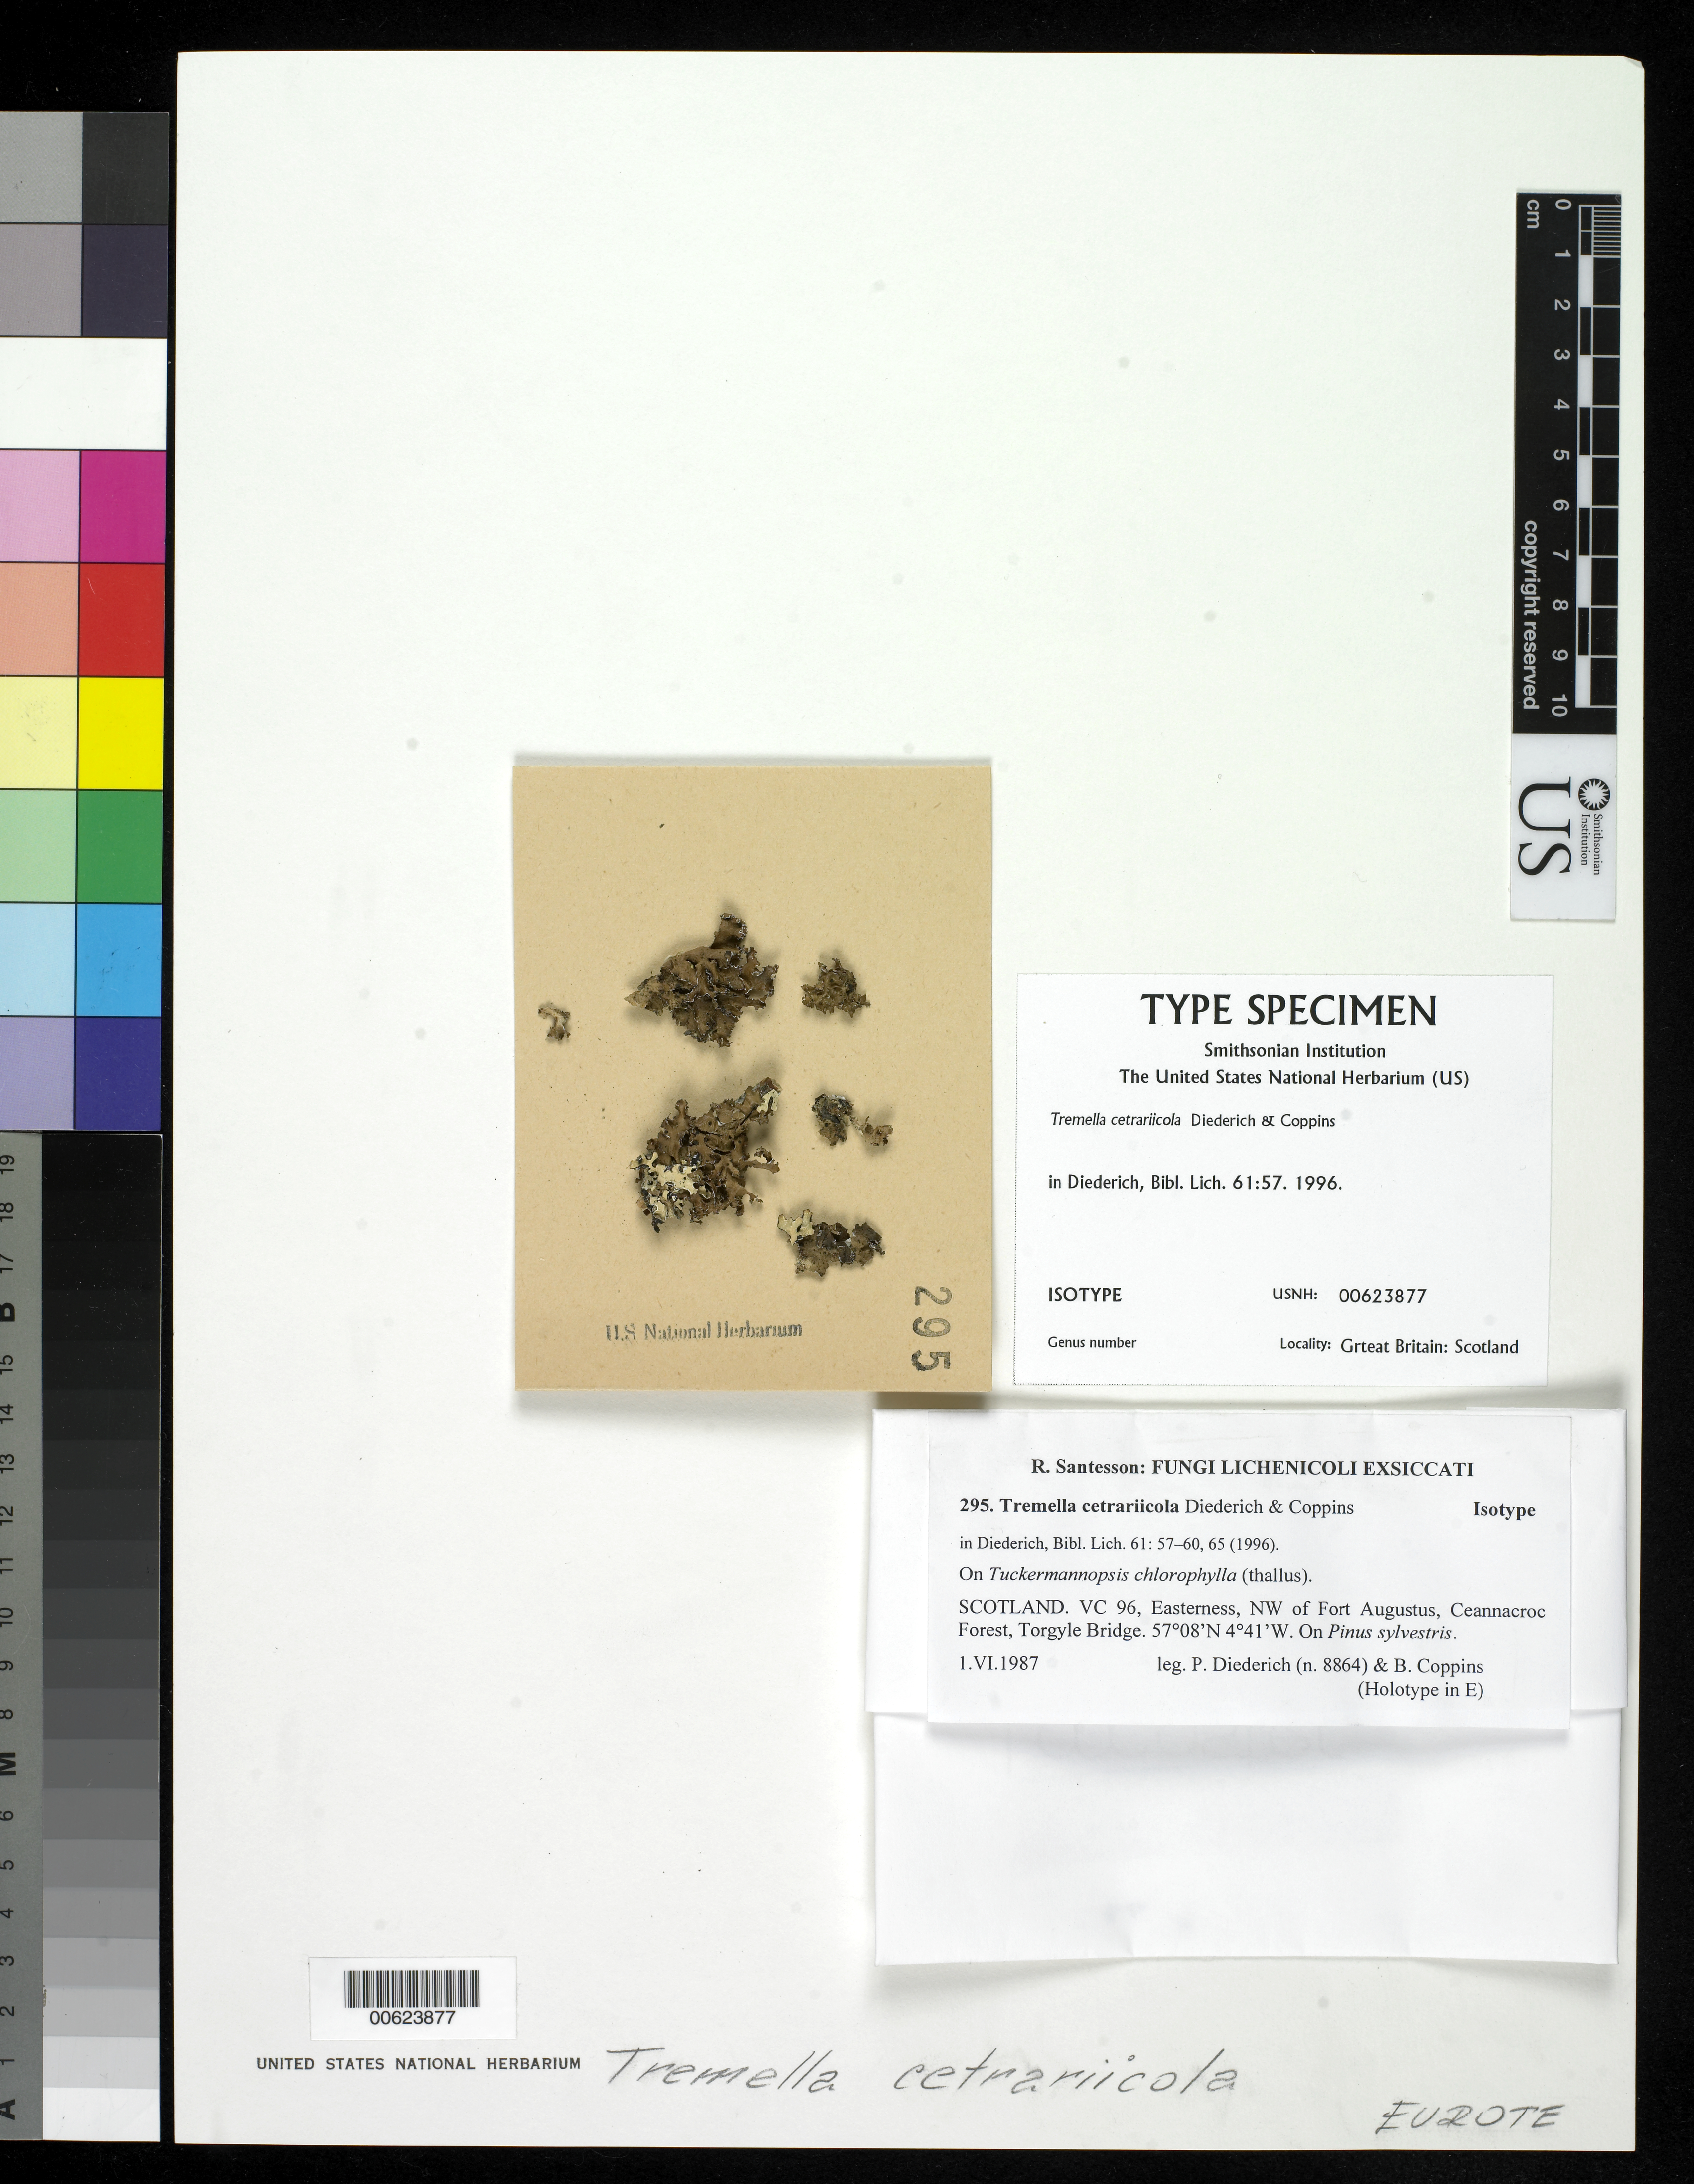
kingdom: Fungi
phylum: Basidiomycota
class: Tremellomycetes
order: Tremellales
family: Tremellaceae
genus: Tremella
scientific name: Tremella cetrariicola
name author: Diederich & Coppins in Diederich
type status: Isotype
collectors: P. Diederich & B. Coppins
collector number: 8864 (Santesson Exs. 295)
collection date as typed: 01 Jun 1987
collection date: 1987-06-01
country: United Kingdom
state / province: Scotland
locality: VC 96, Easterness, NW of Fort Augustus, Ceannacroc Forest, Torgyle Bridge.